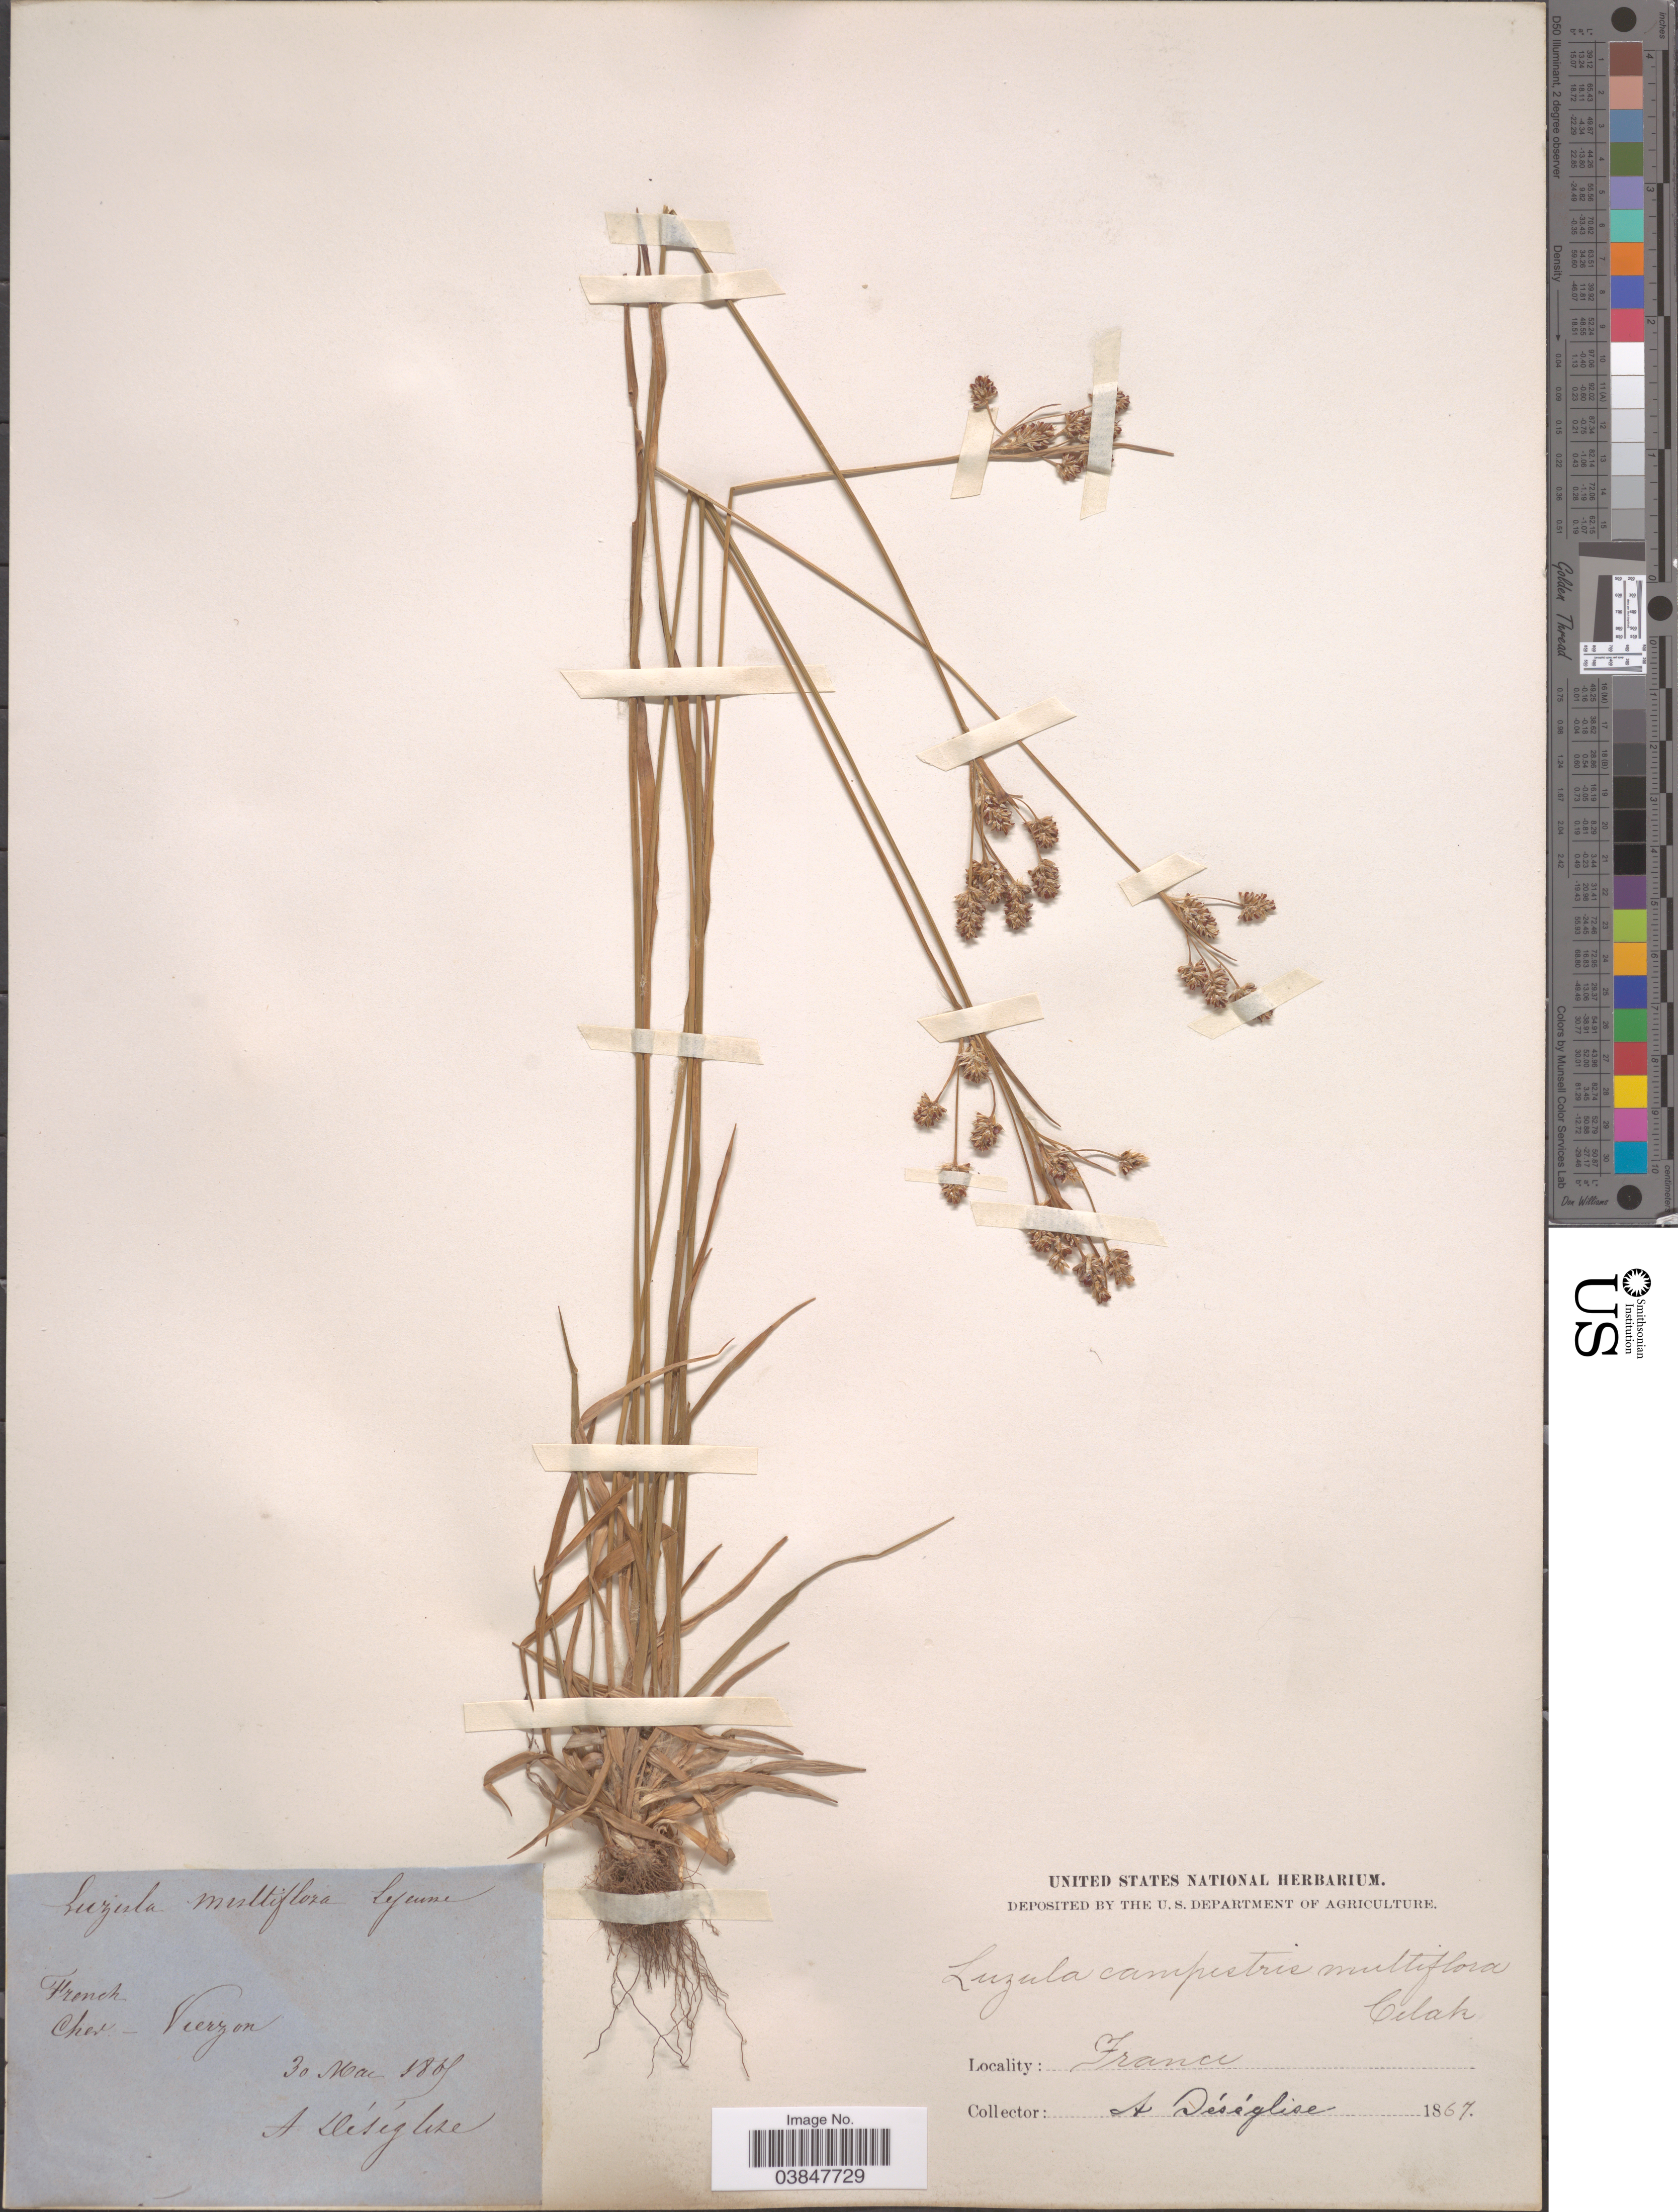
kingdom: Plantae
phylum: Tracheophyta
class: Liliopsida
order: Poales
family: Juncaceae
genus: Luzula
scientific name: Luzula campestris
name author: (L.) DC.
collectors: A. Deseglise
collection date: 1867-05-30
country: France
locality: French Ches.- Vierzon.